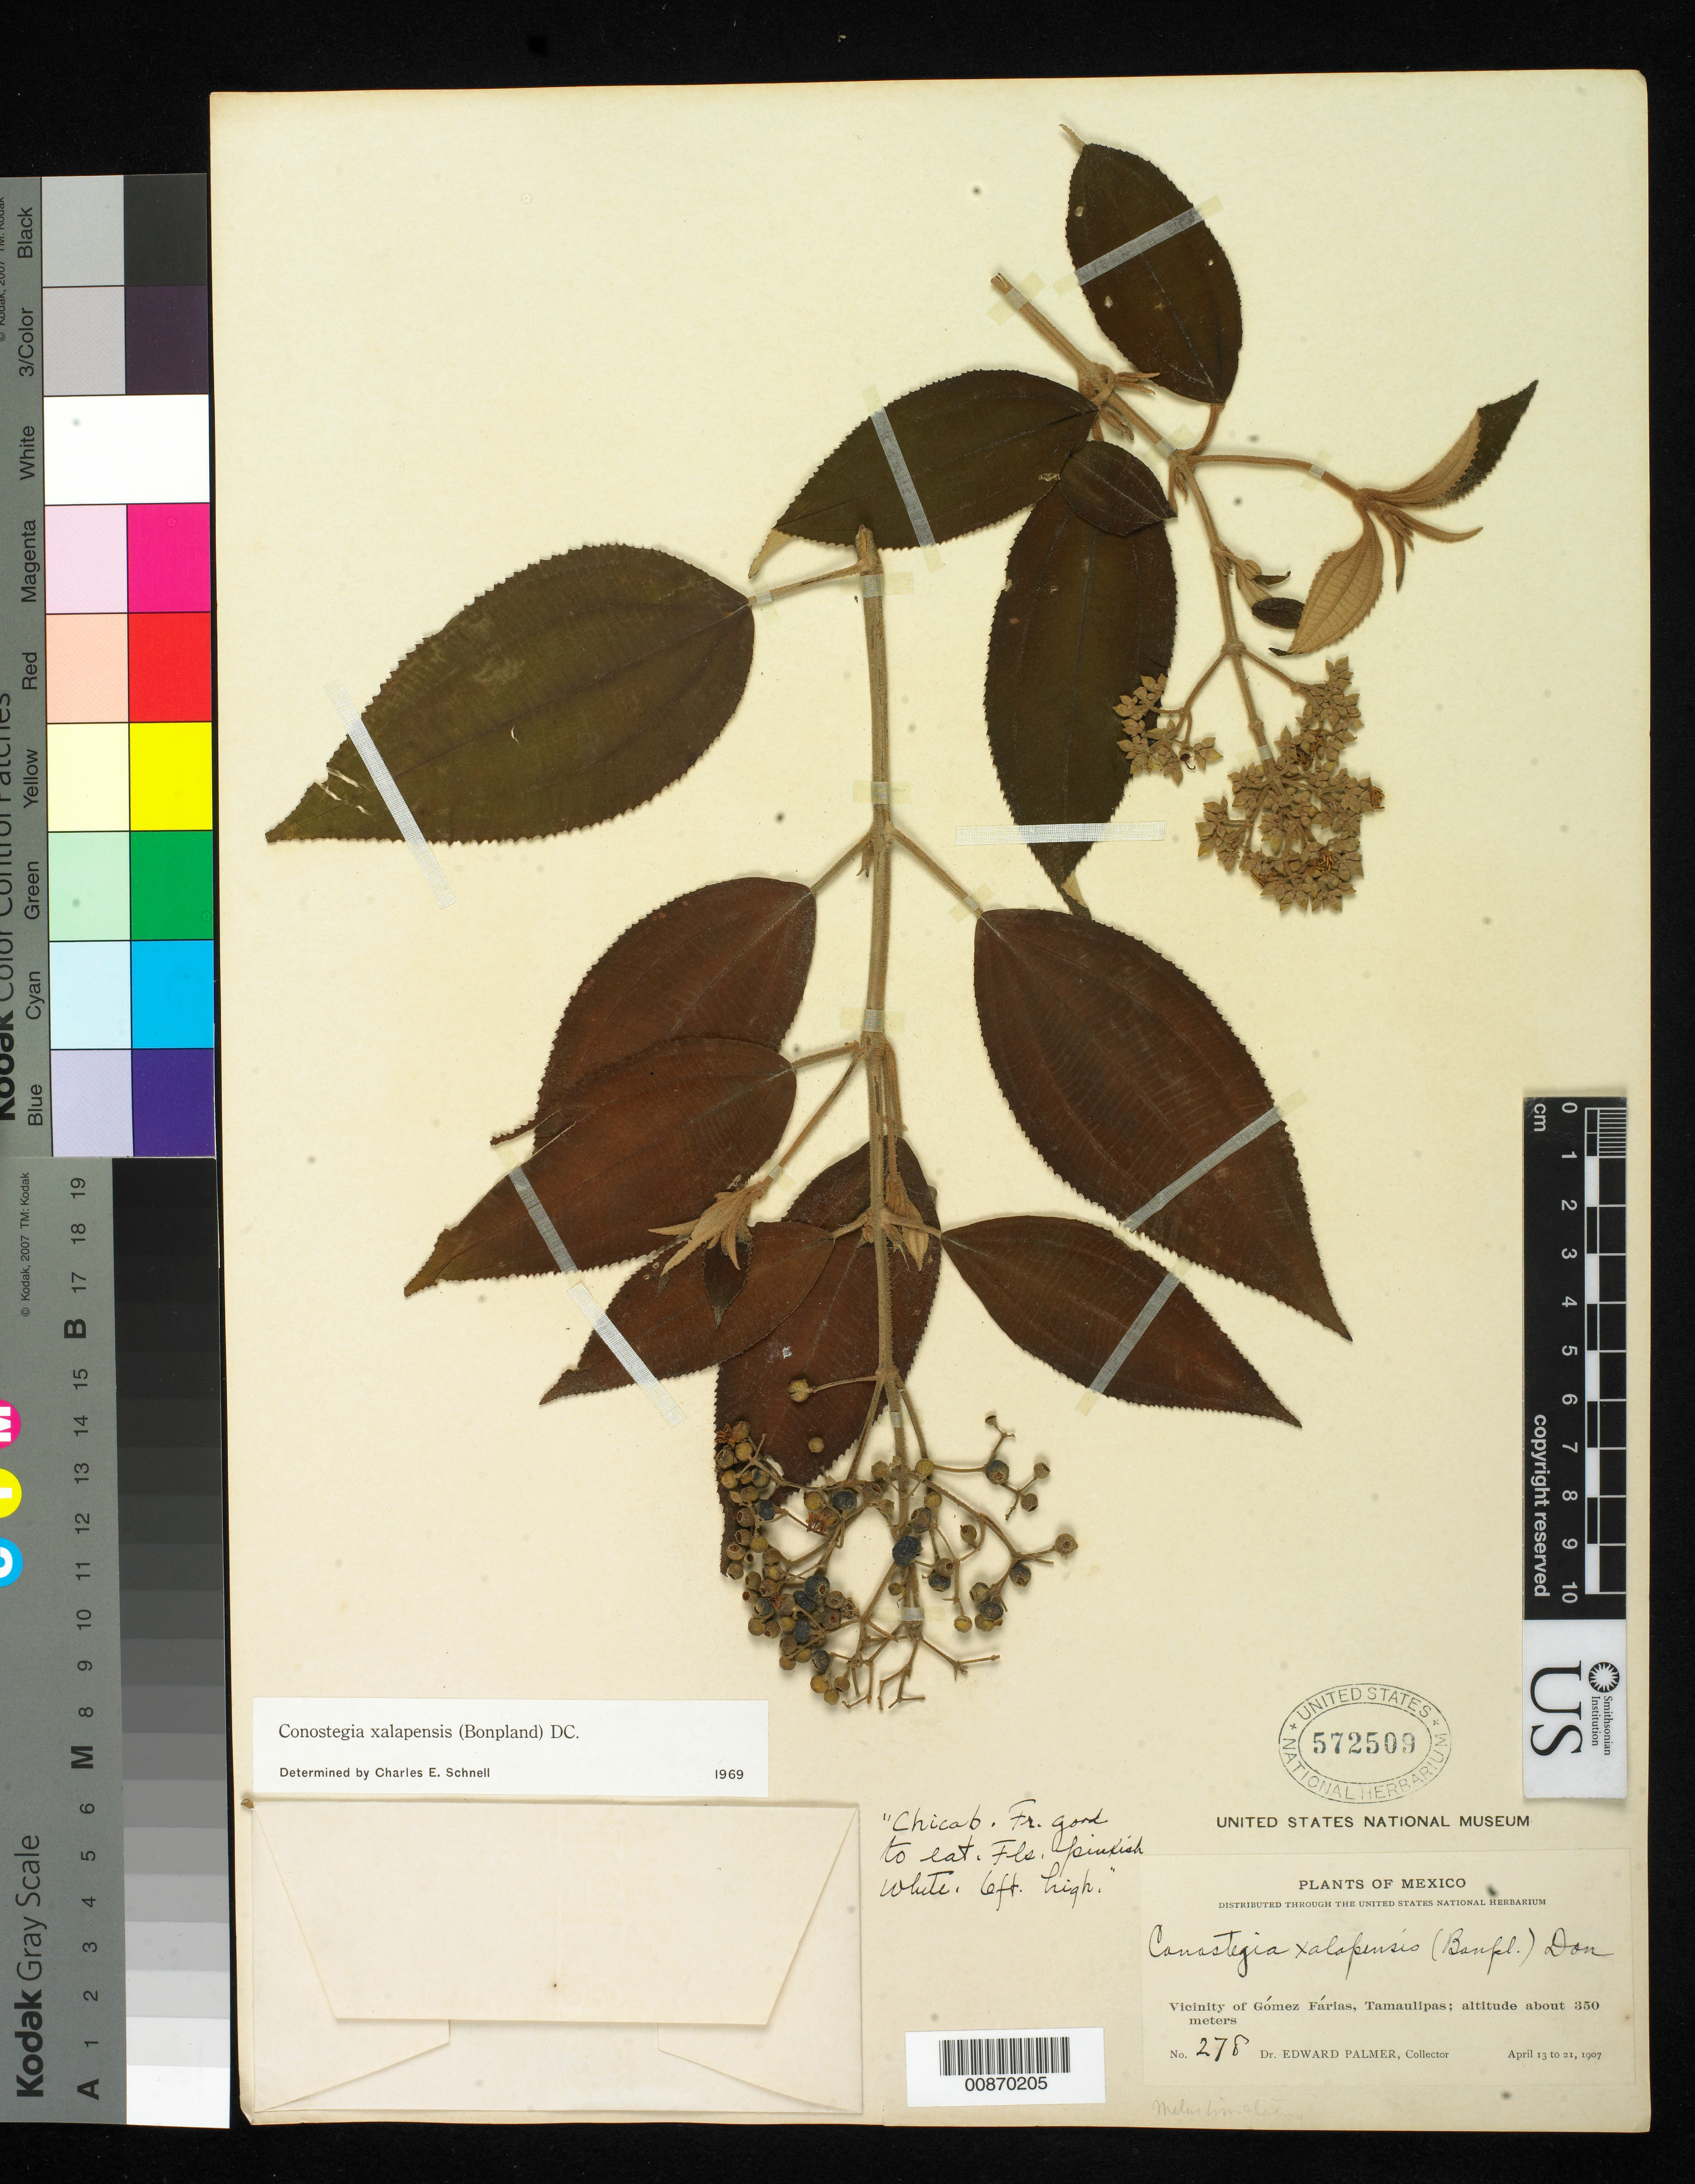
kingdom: Plantae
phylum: Tracheophyta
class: Magnoliopsida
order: Myrtales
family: Melastomataceae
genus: Conostegia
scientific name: Conostegia quadrangularis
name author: Schltdl. ex Steud.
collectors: E. Palmer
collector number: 278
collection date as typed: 13 Apr 1907 to 21 Apr 1907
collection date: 1907-04-13/1907-04-21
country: Mexico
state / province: Tamaulipas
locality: Vicinity of Gómez Farias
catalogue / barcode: US 572509